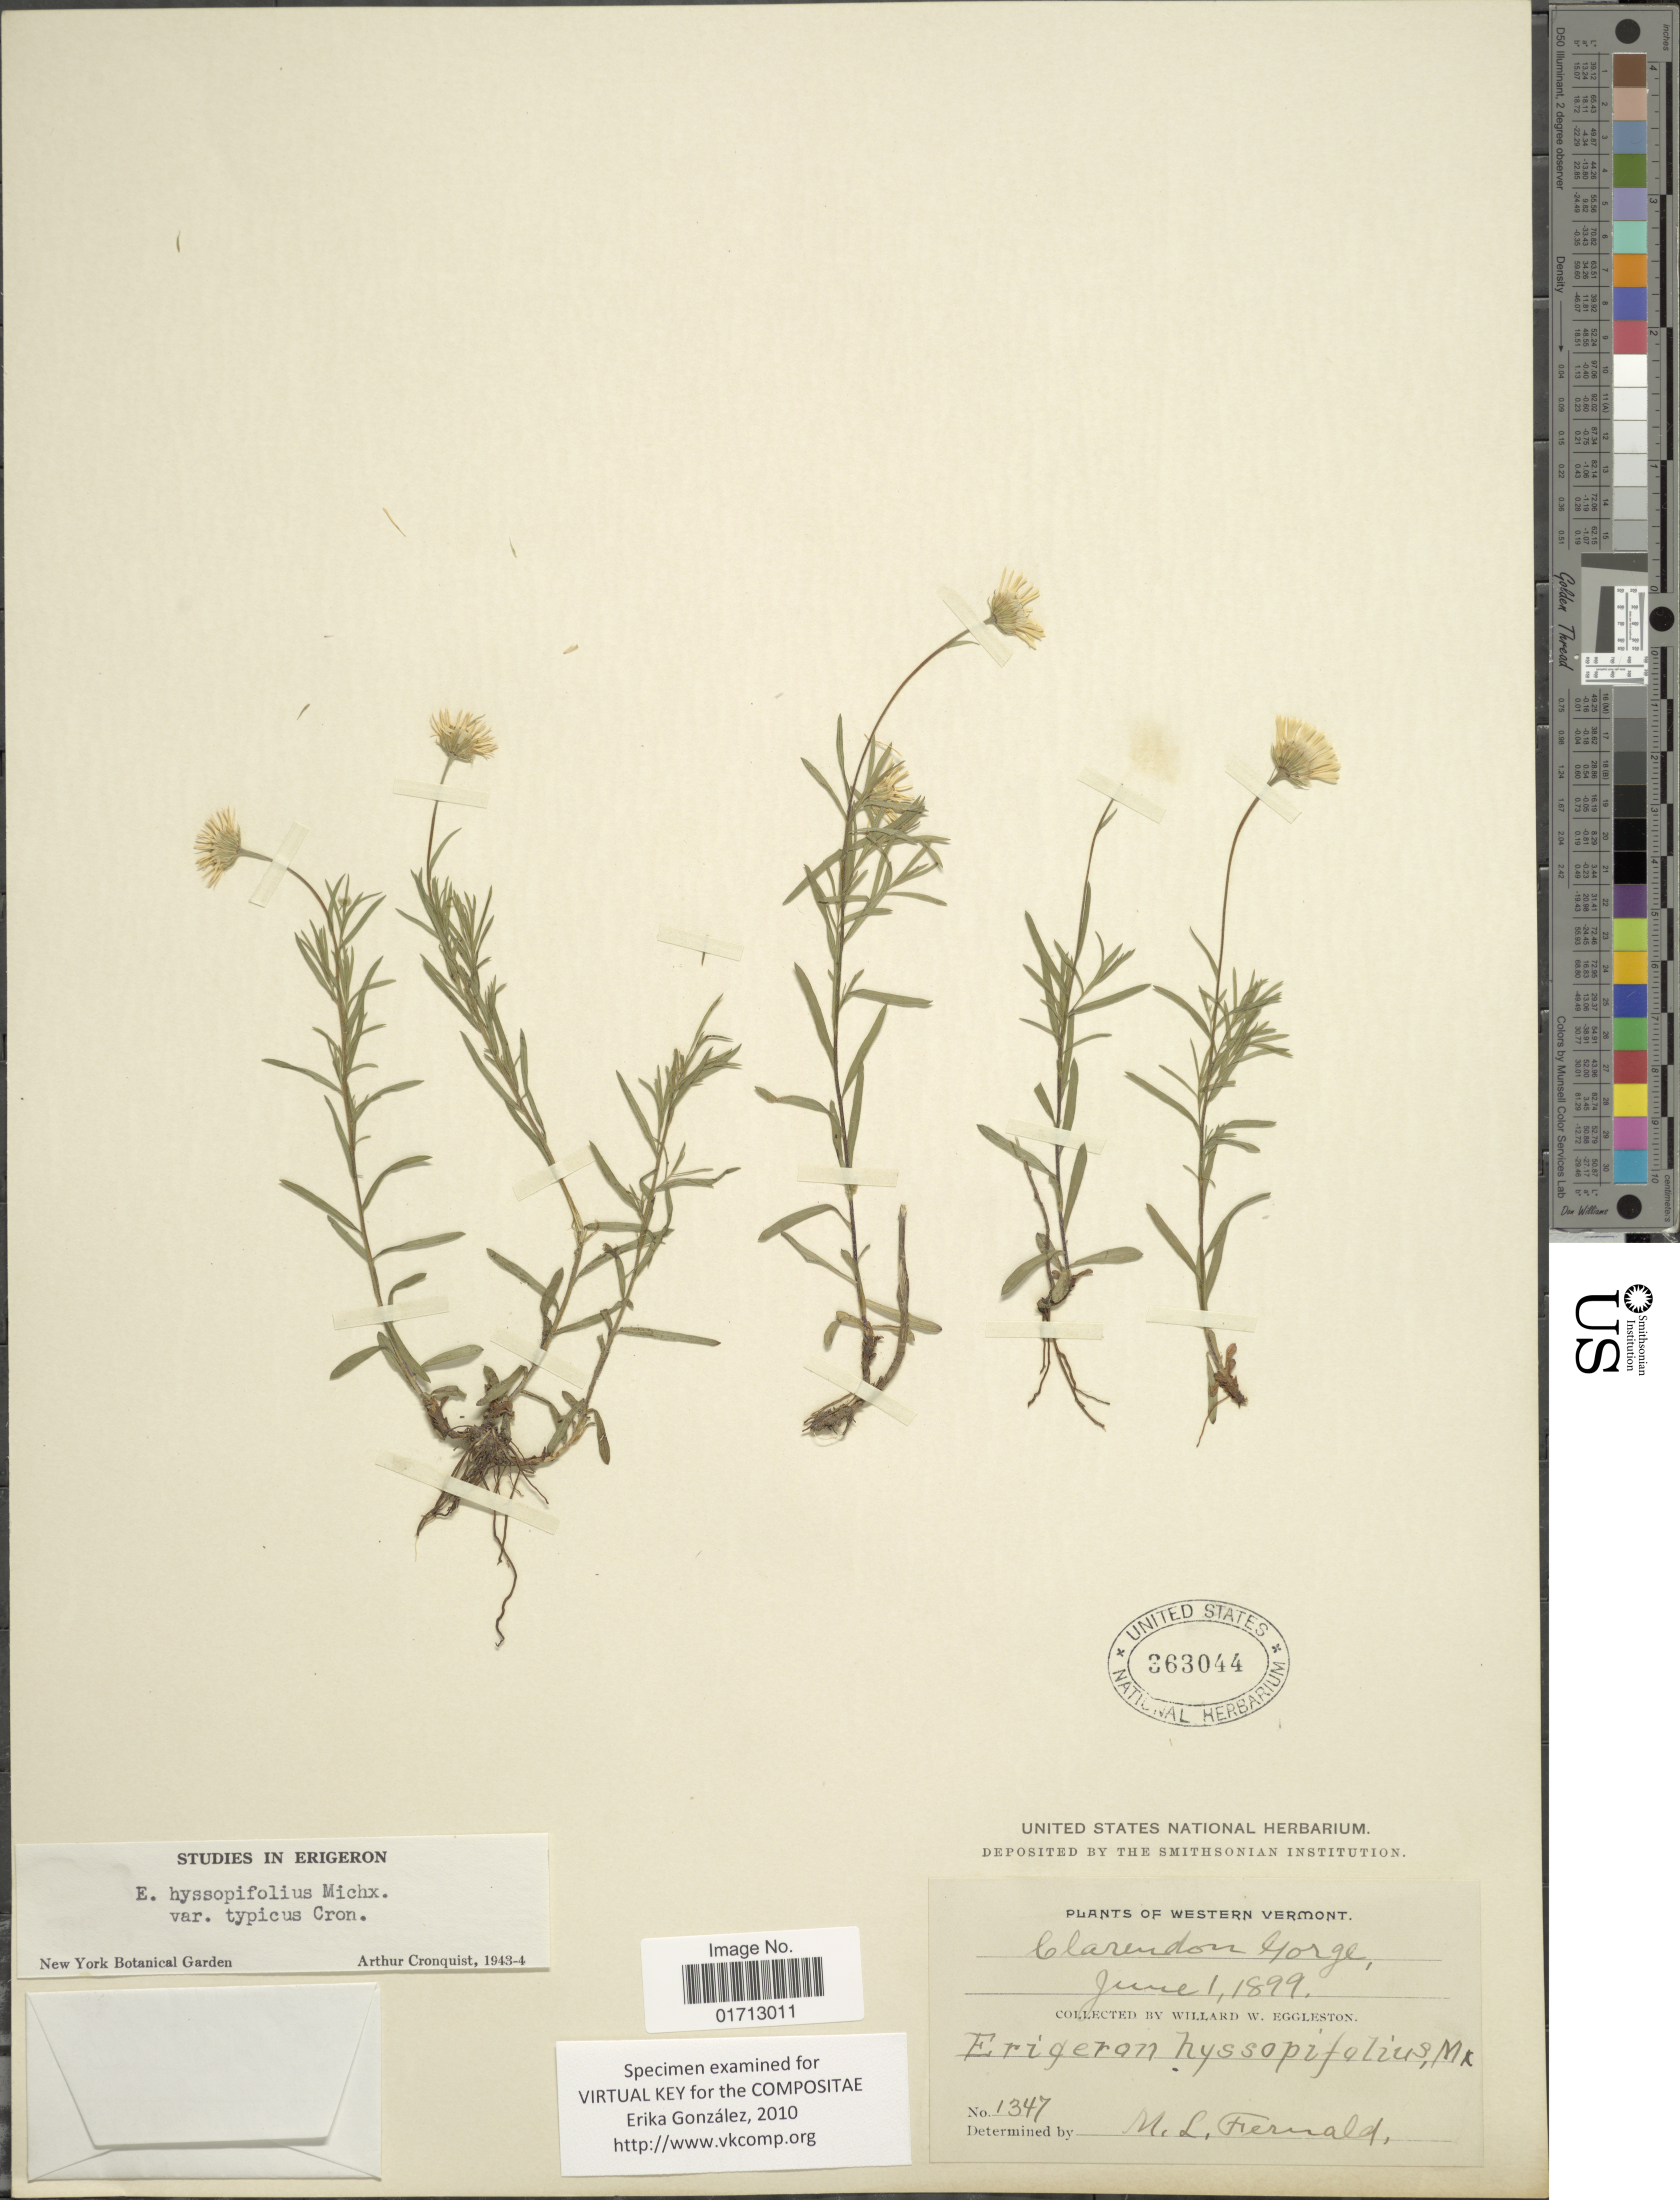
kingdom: Plantae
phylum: Tracheophyta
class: Magnoliopsida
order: Asterales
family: Asteraceae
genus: Erigeron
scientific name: Erigeron hyssopifolius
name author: Michx.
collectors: W. W. Eggleston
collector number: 1347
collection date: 1899-06-01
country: United States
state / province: Vermont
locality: Western Vermont, Claredon Gorge.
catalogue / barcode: US 363044